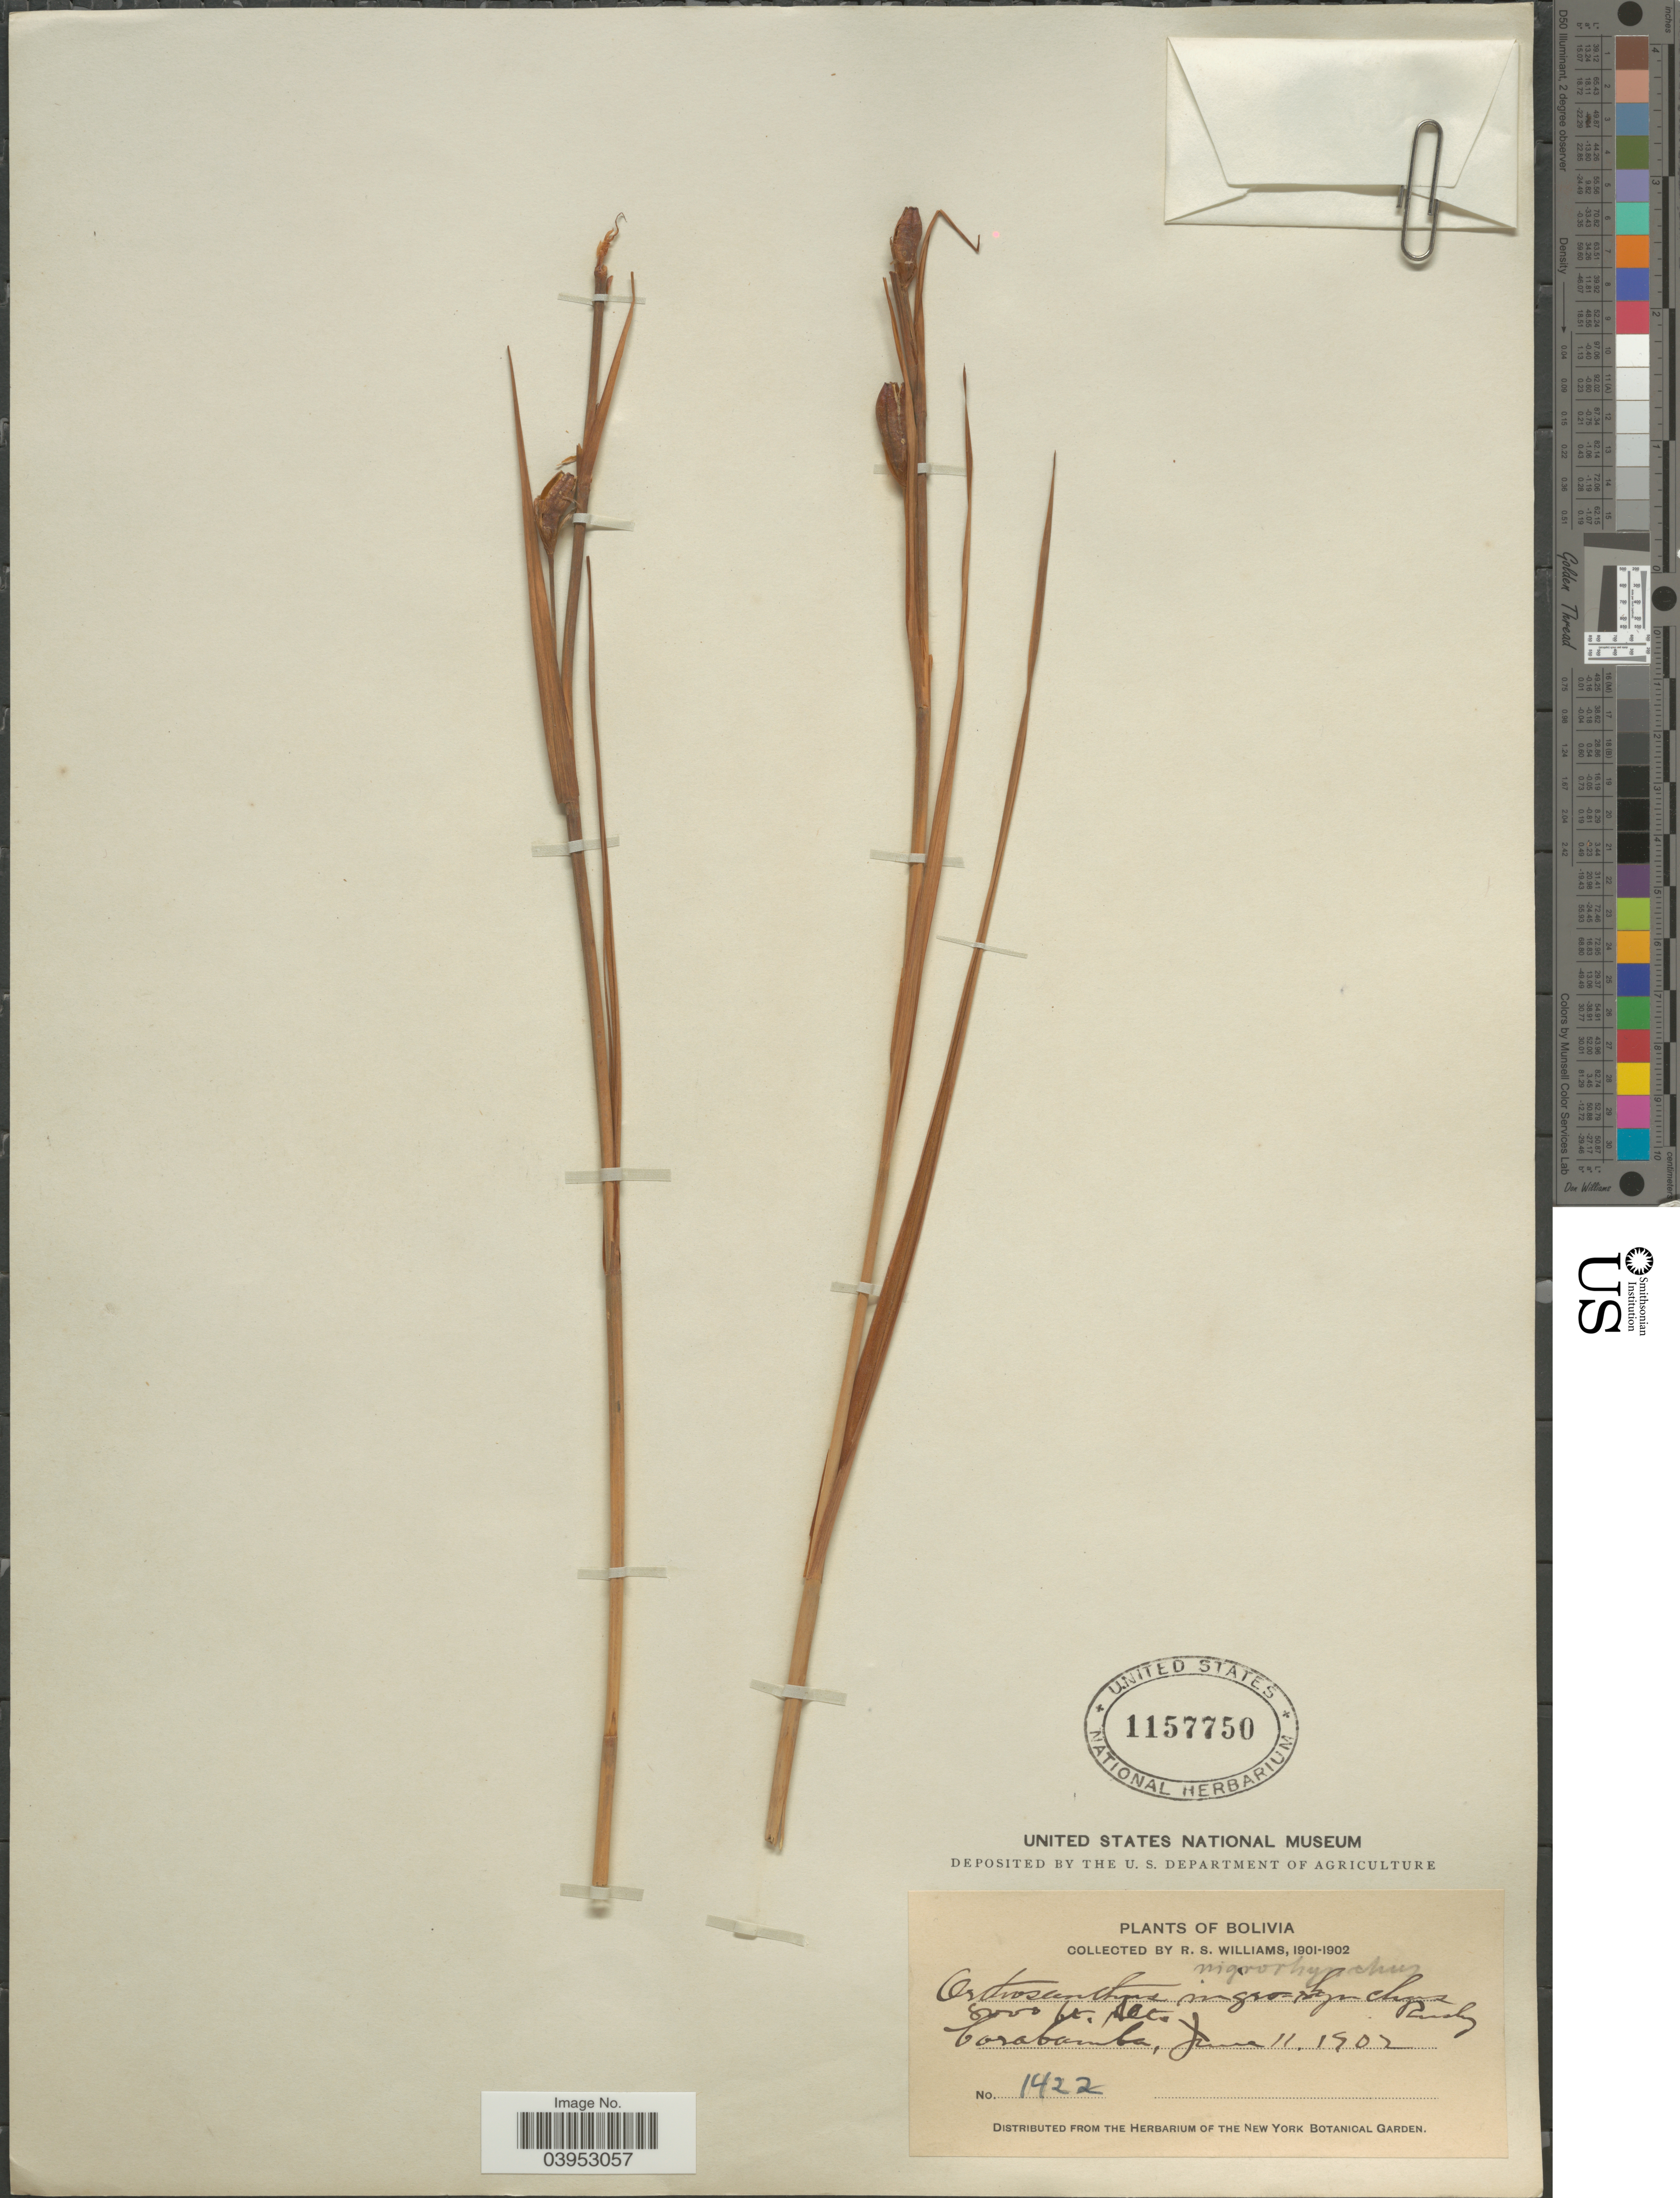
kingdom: Plantae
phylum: Tracheophyta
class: Liliopsida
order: Asparagales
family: Iridaceae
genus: Orthrosanthus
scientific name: Orthrosanthus nigrorhynchus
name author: Rusby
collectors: R. S. Williams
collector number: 1422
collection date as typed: June 11, 1902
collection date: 1902-06-11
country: Bolivia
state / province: La Paz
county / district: Franz Tamayo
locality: Corabamba=Colabama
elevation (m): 2438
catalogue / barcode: US 1157750